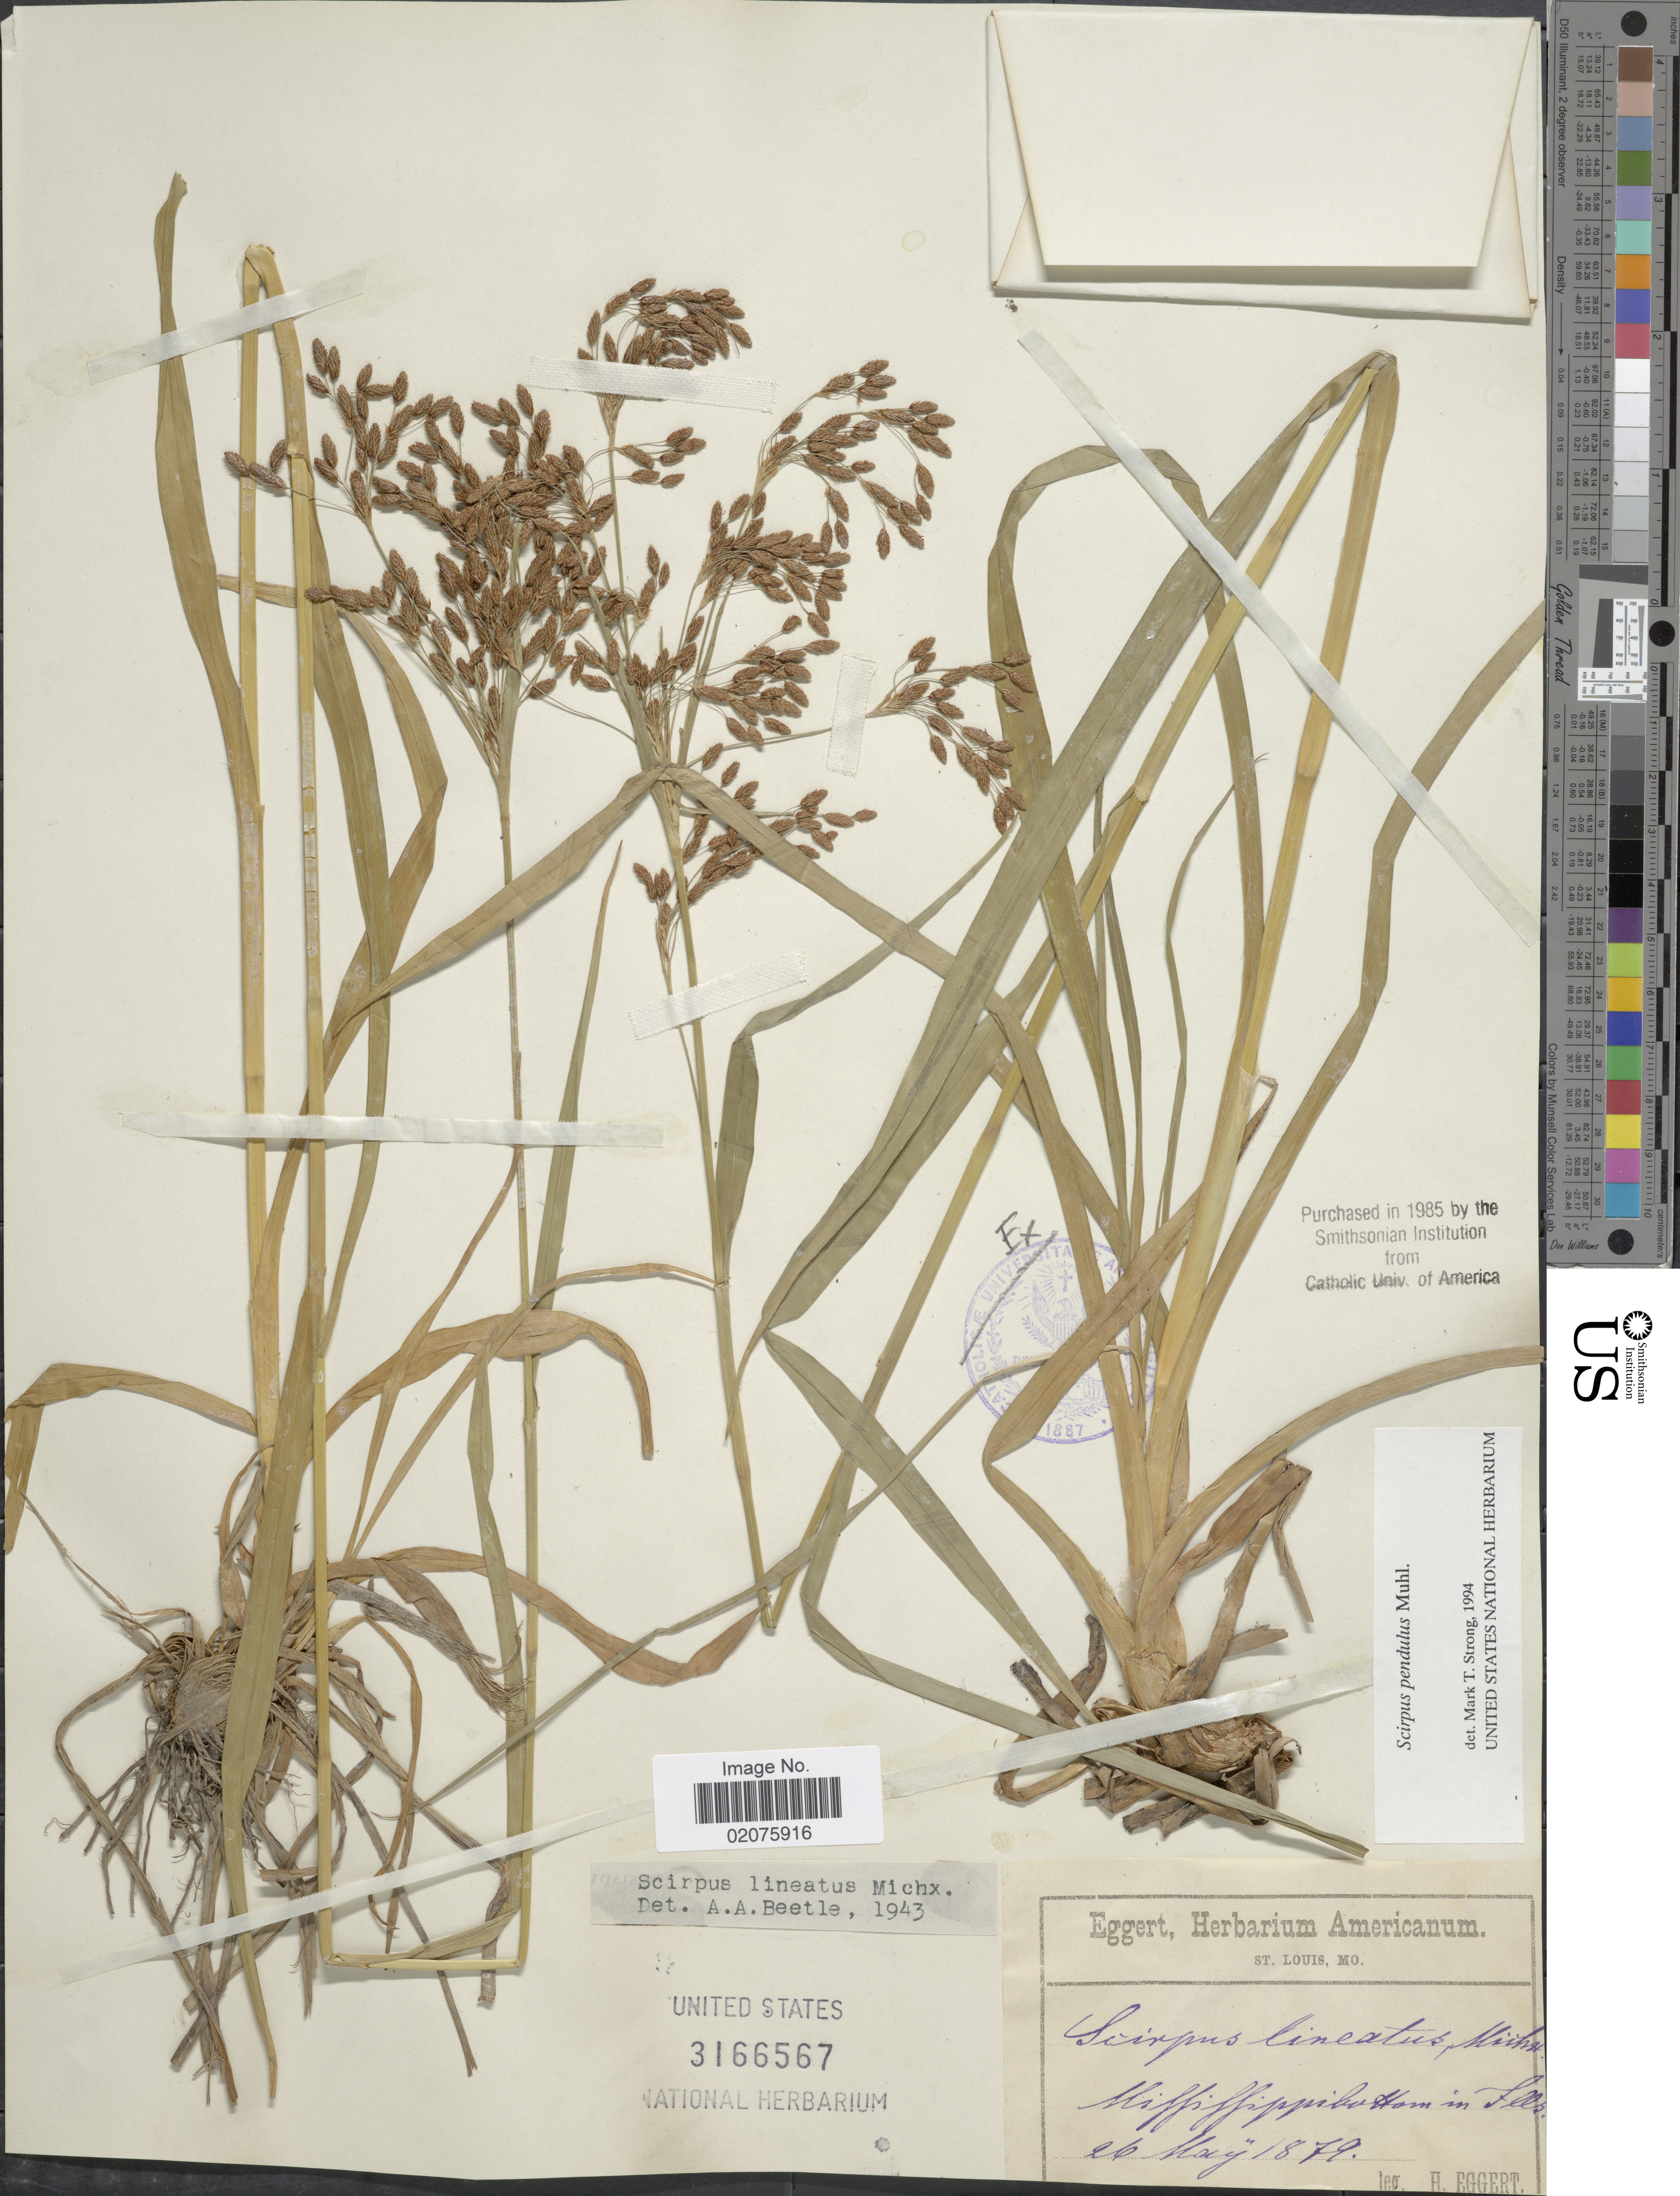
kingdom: Plantae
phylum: Tracheophyta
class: Liliopsida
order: Poales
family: Cyperaceae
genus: Scirpus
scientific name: Scirpus pendulus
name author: Muhl.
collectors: H. Eggert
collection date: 1879-05-26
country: United States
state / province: Illinois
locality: Mississippi bottom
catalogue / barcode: US 3166567